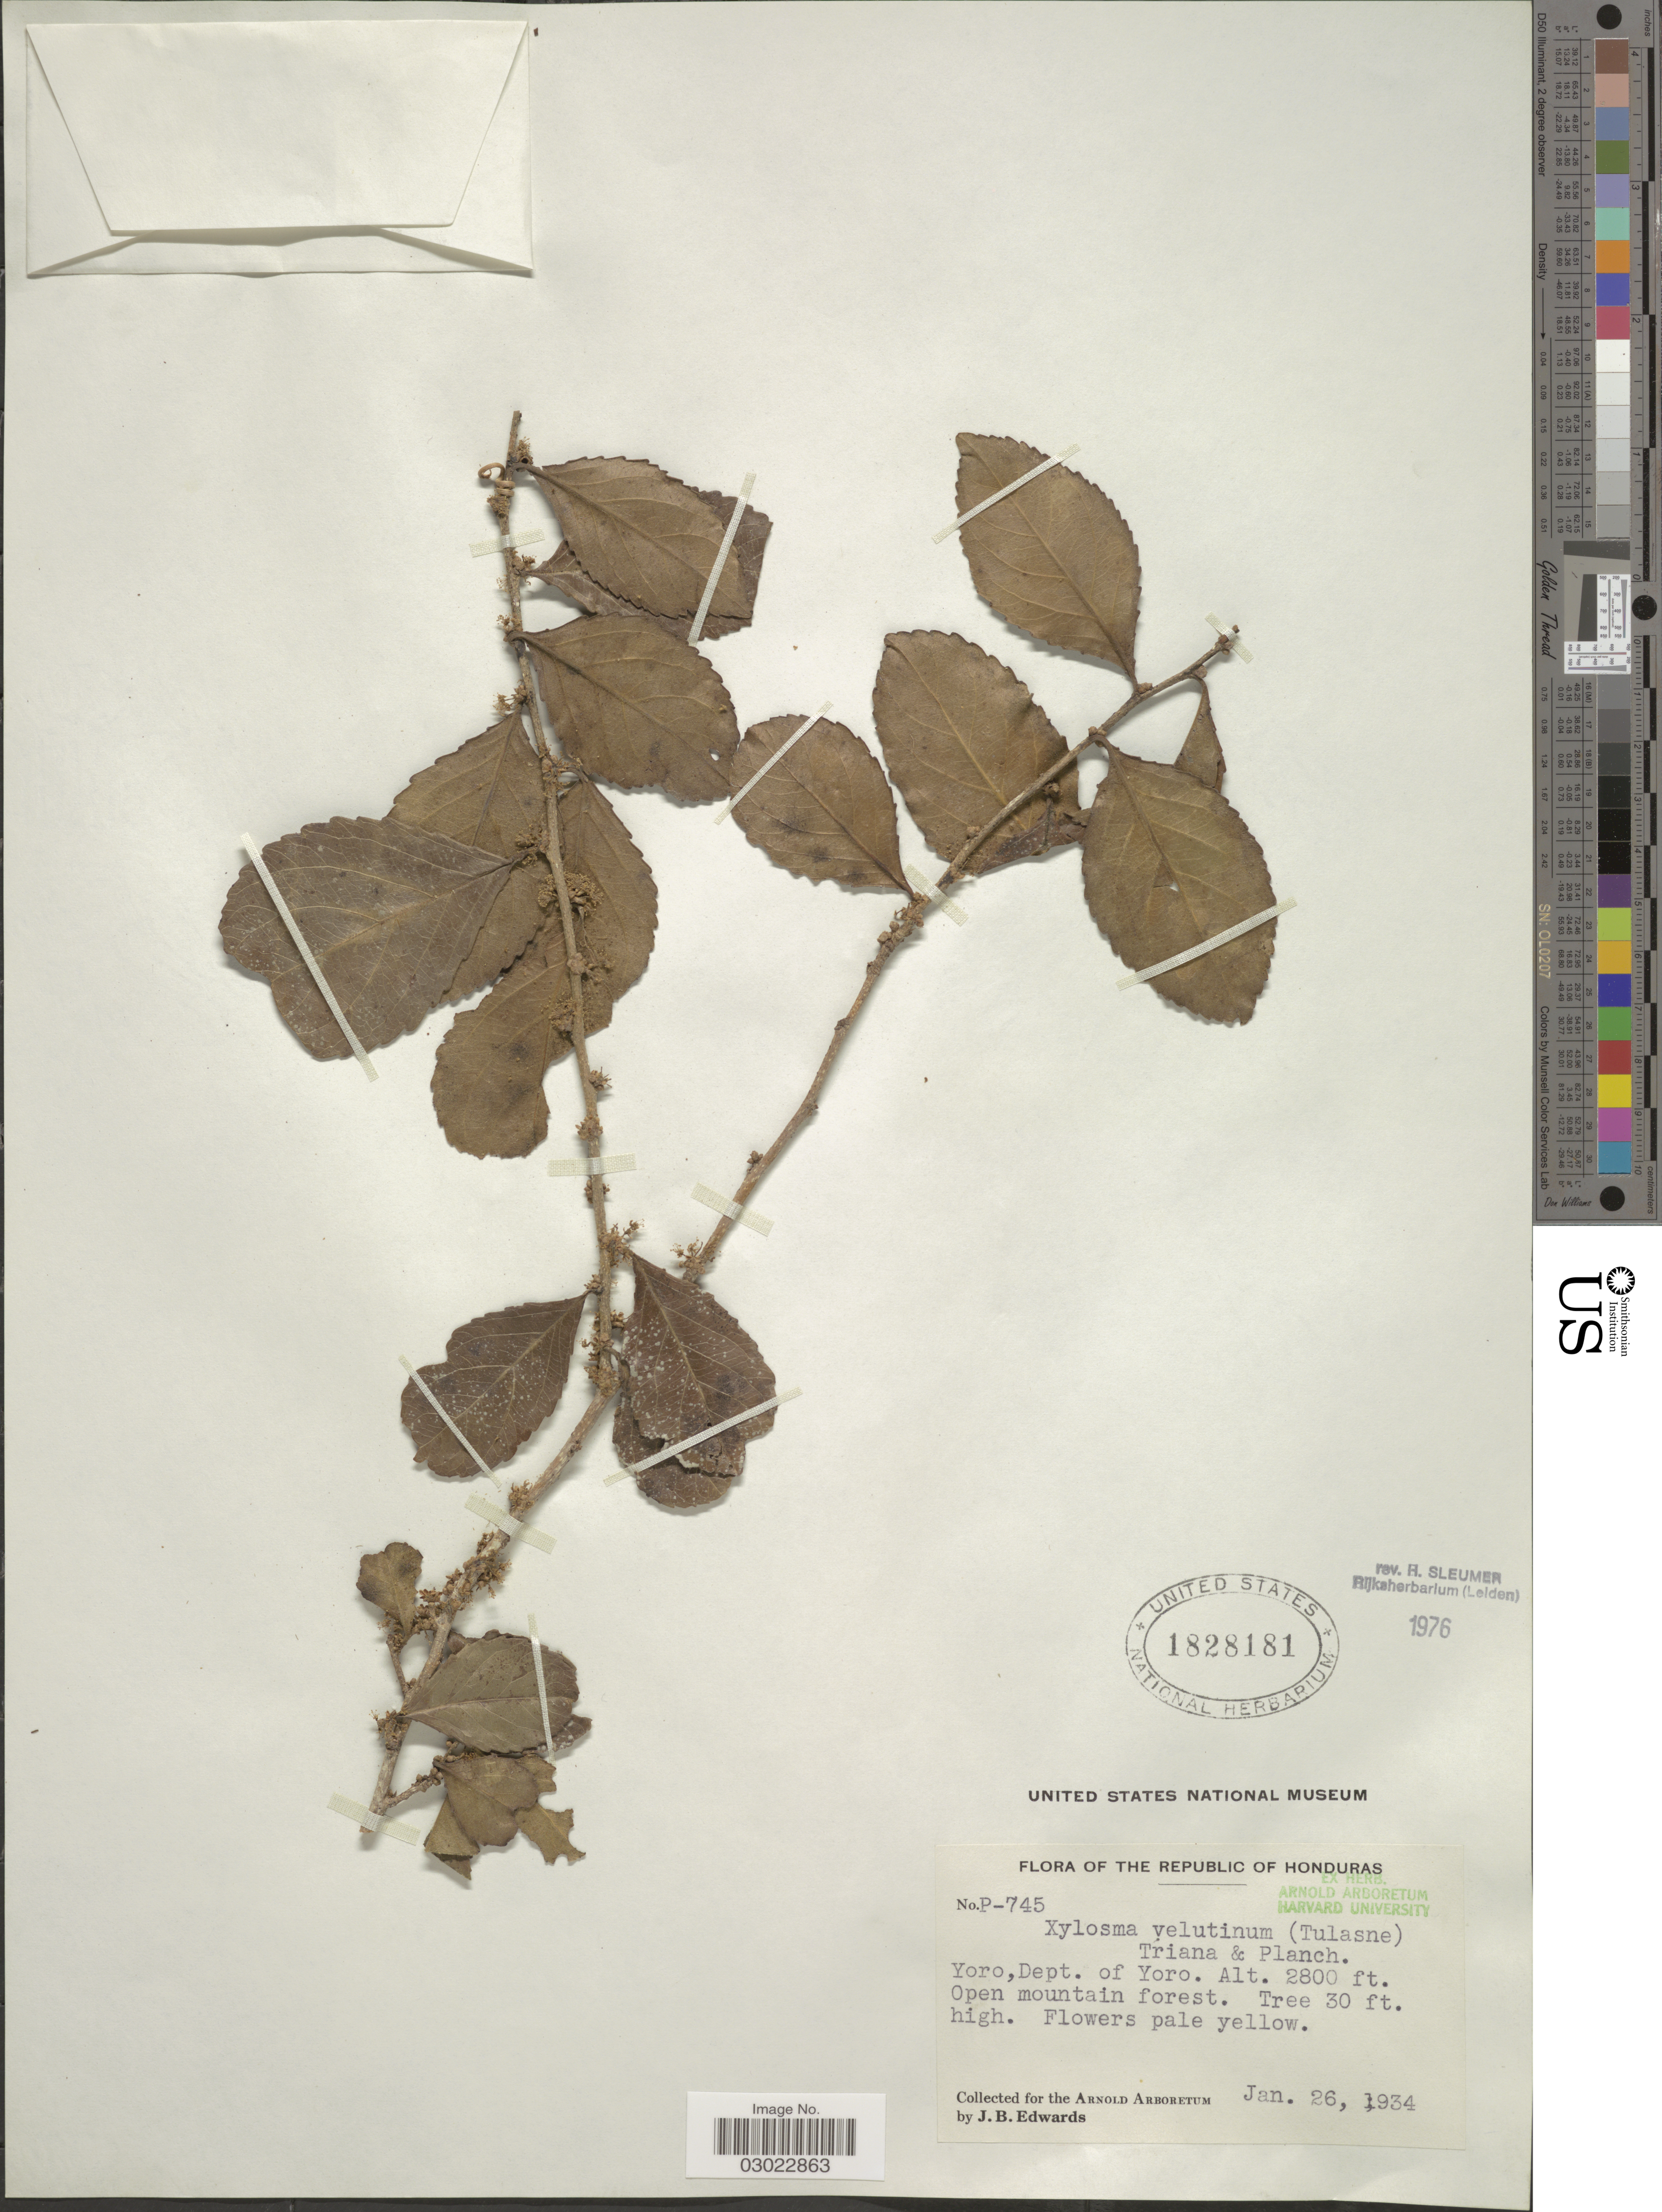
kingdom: Plantae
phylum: Tracheophyta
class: Magnoliopsida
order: Malpighiales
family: Salicaceae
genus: Xylosma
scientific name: Xylosma velutina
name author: (Tul.) Triana & Planch.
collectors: J. B. Edwards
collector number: P-745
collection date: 1934-01-26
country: Honduras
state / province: Yoro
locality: Dept. of Yoro. Open mountain forest.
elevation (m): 853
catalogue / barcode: US 1828181